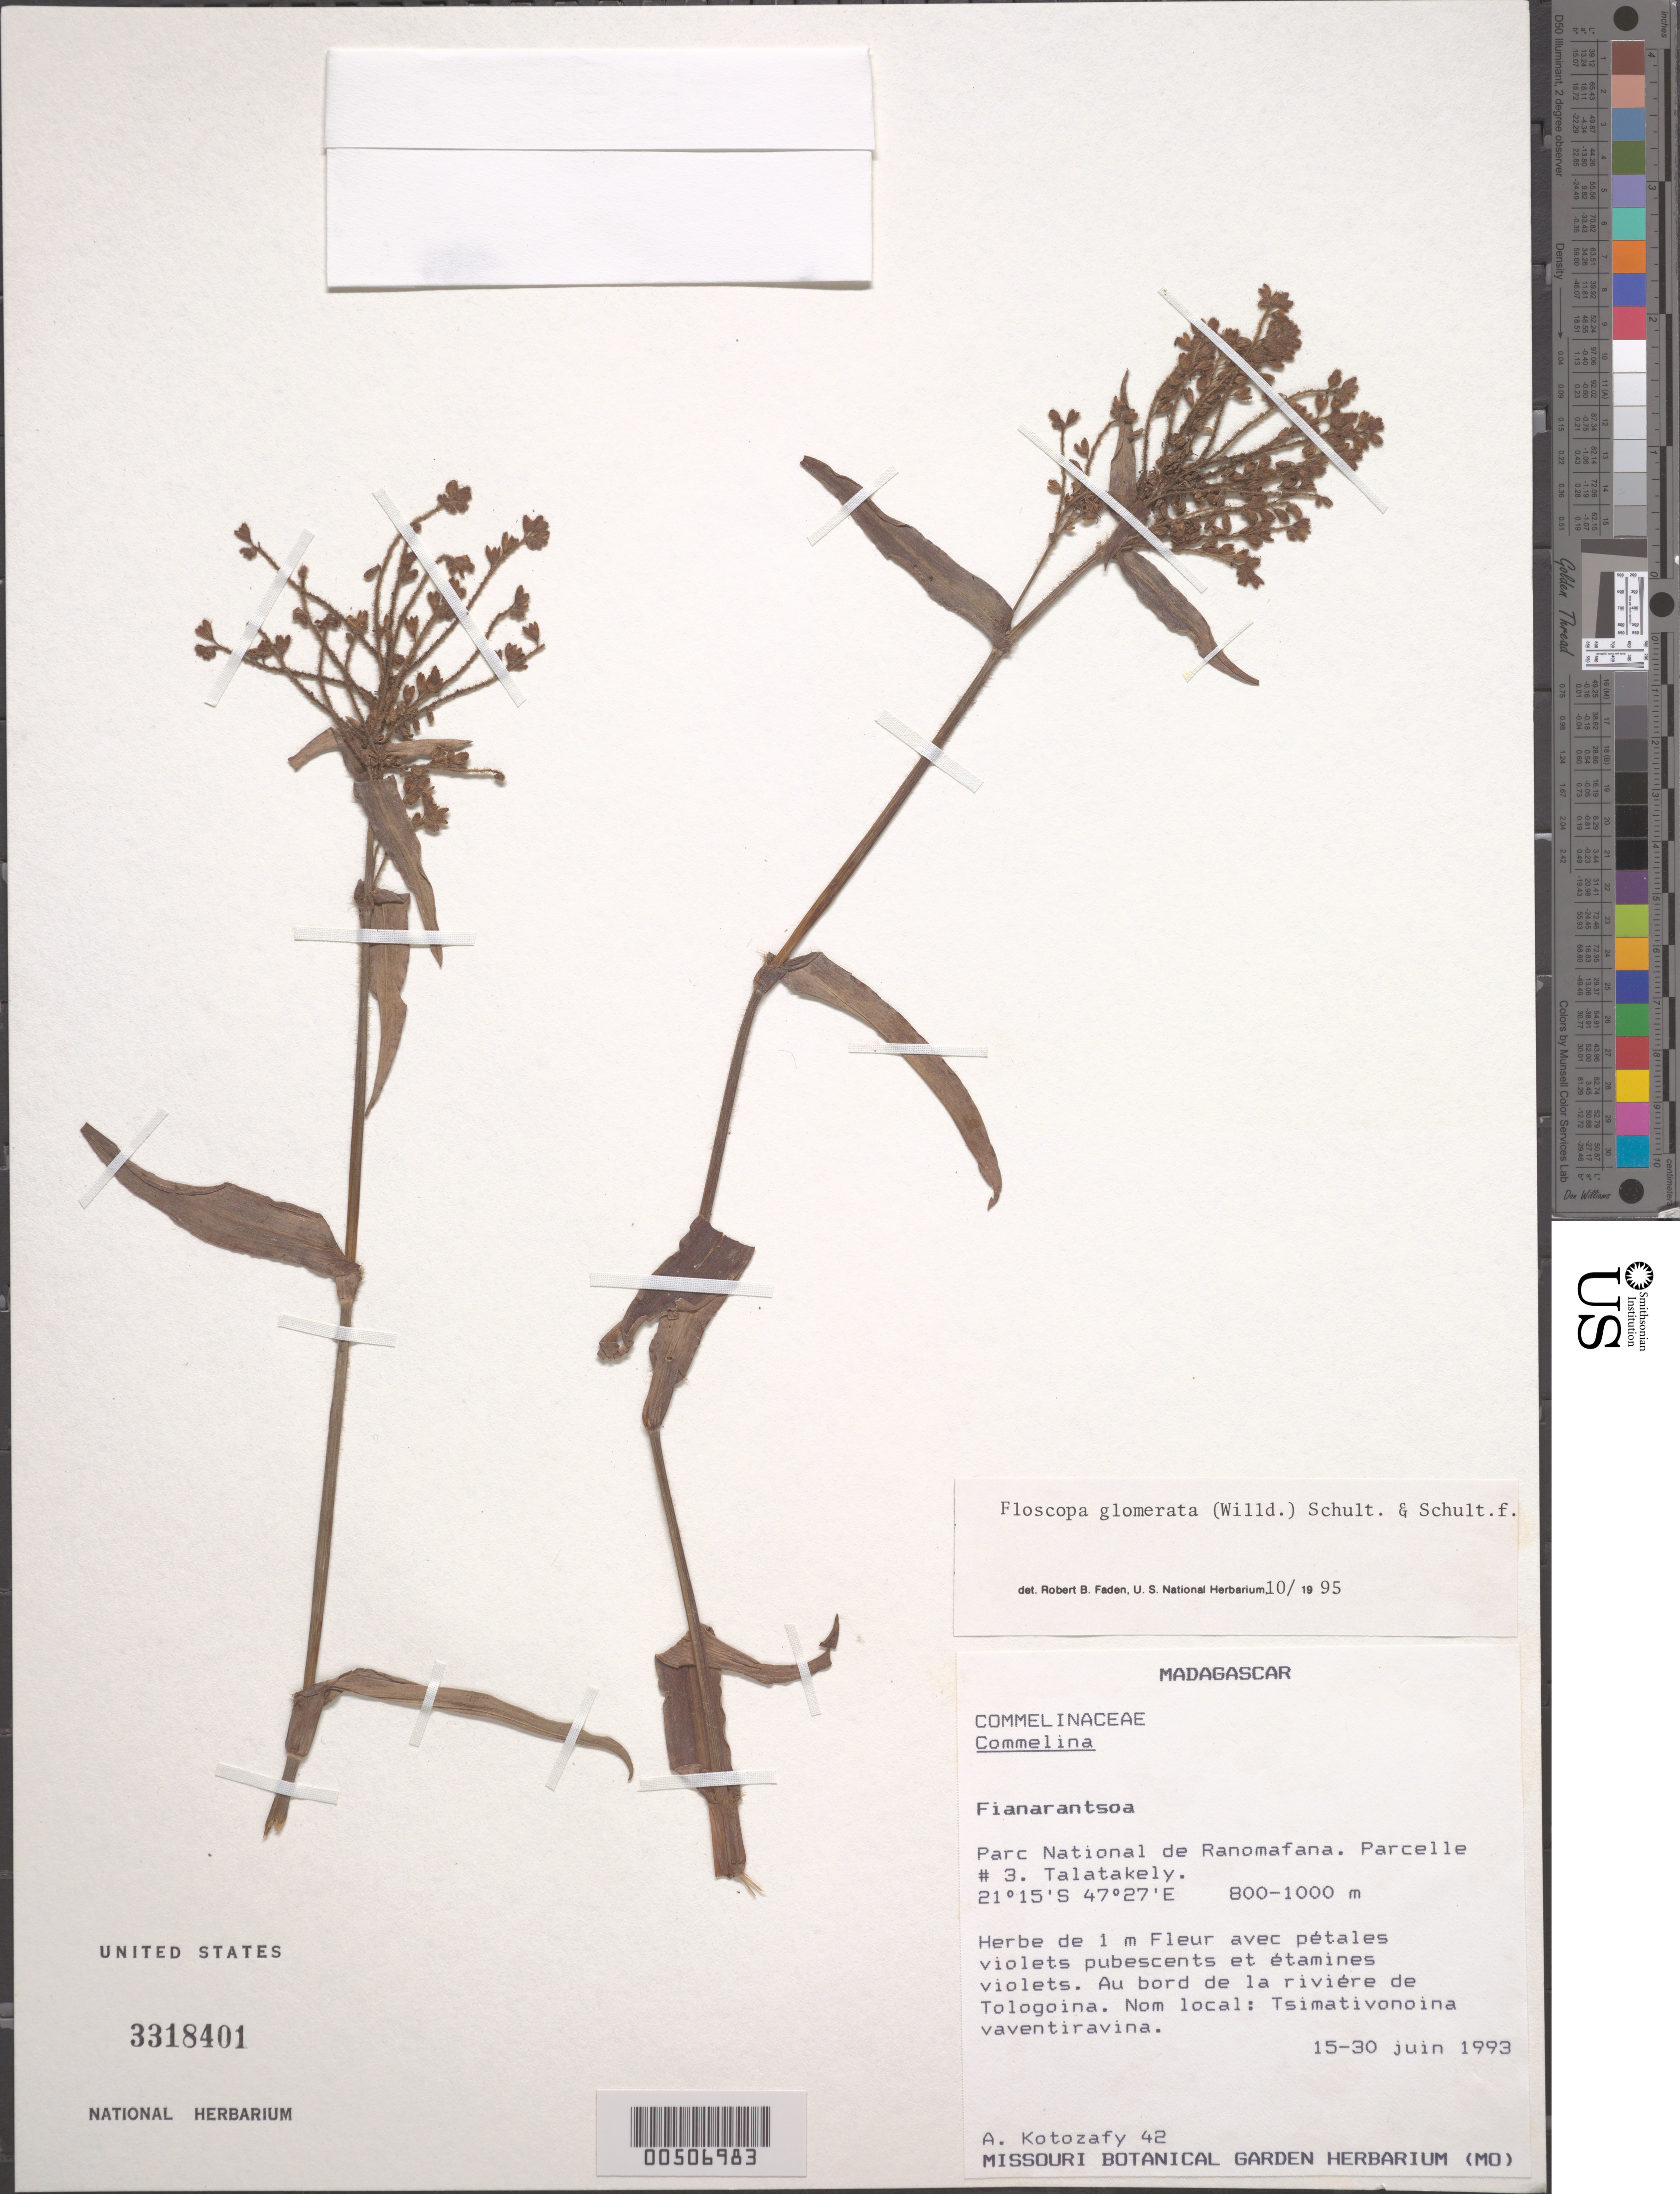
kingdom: Plantae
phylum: Tracheophyta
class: Liliopsida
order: Commelinales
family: Commelinaceae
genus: Floscopa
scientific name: Floscopa glomerata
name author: (Willd. ex Schult. & Schult. f.) Hassk.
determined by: Faden, Robert B., (US), Smithsonian Institution - National Museum of Natural History (UNITED STATES)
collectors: A. Kotozafy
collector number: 42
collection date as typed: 15 Jun 1993 to 30 Jun 1993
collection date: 1993-06-15/1993-06-30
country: Madagascar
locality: Fianarantsoa, ranomafana national park, talatakely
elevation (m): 800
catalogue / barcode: US 3318401